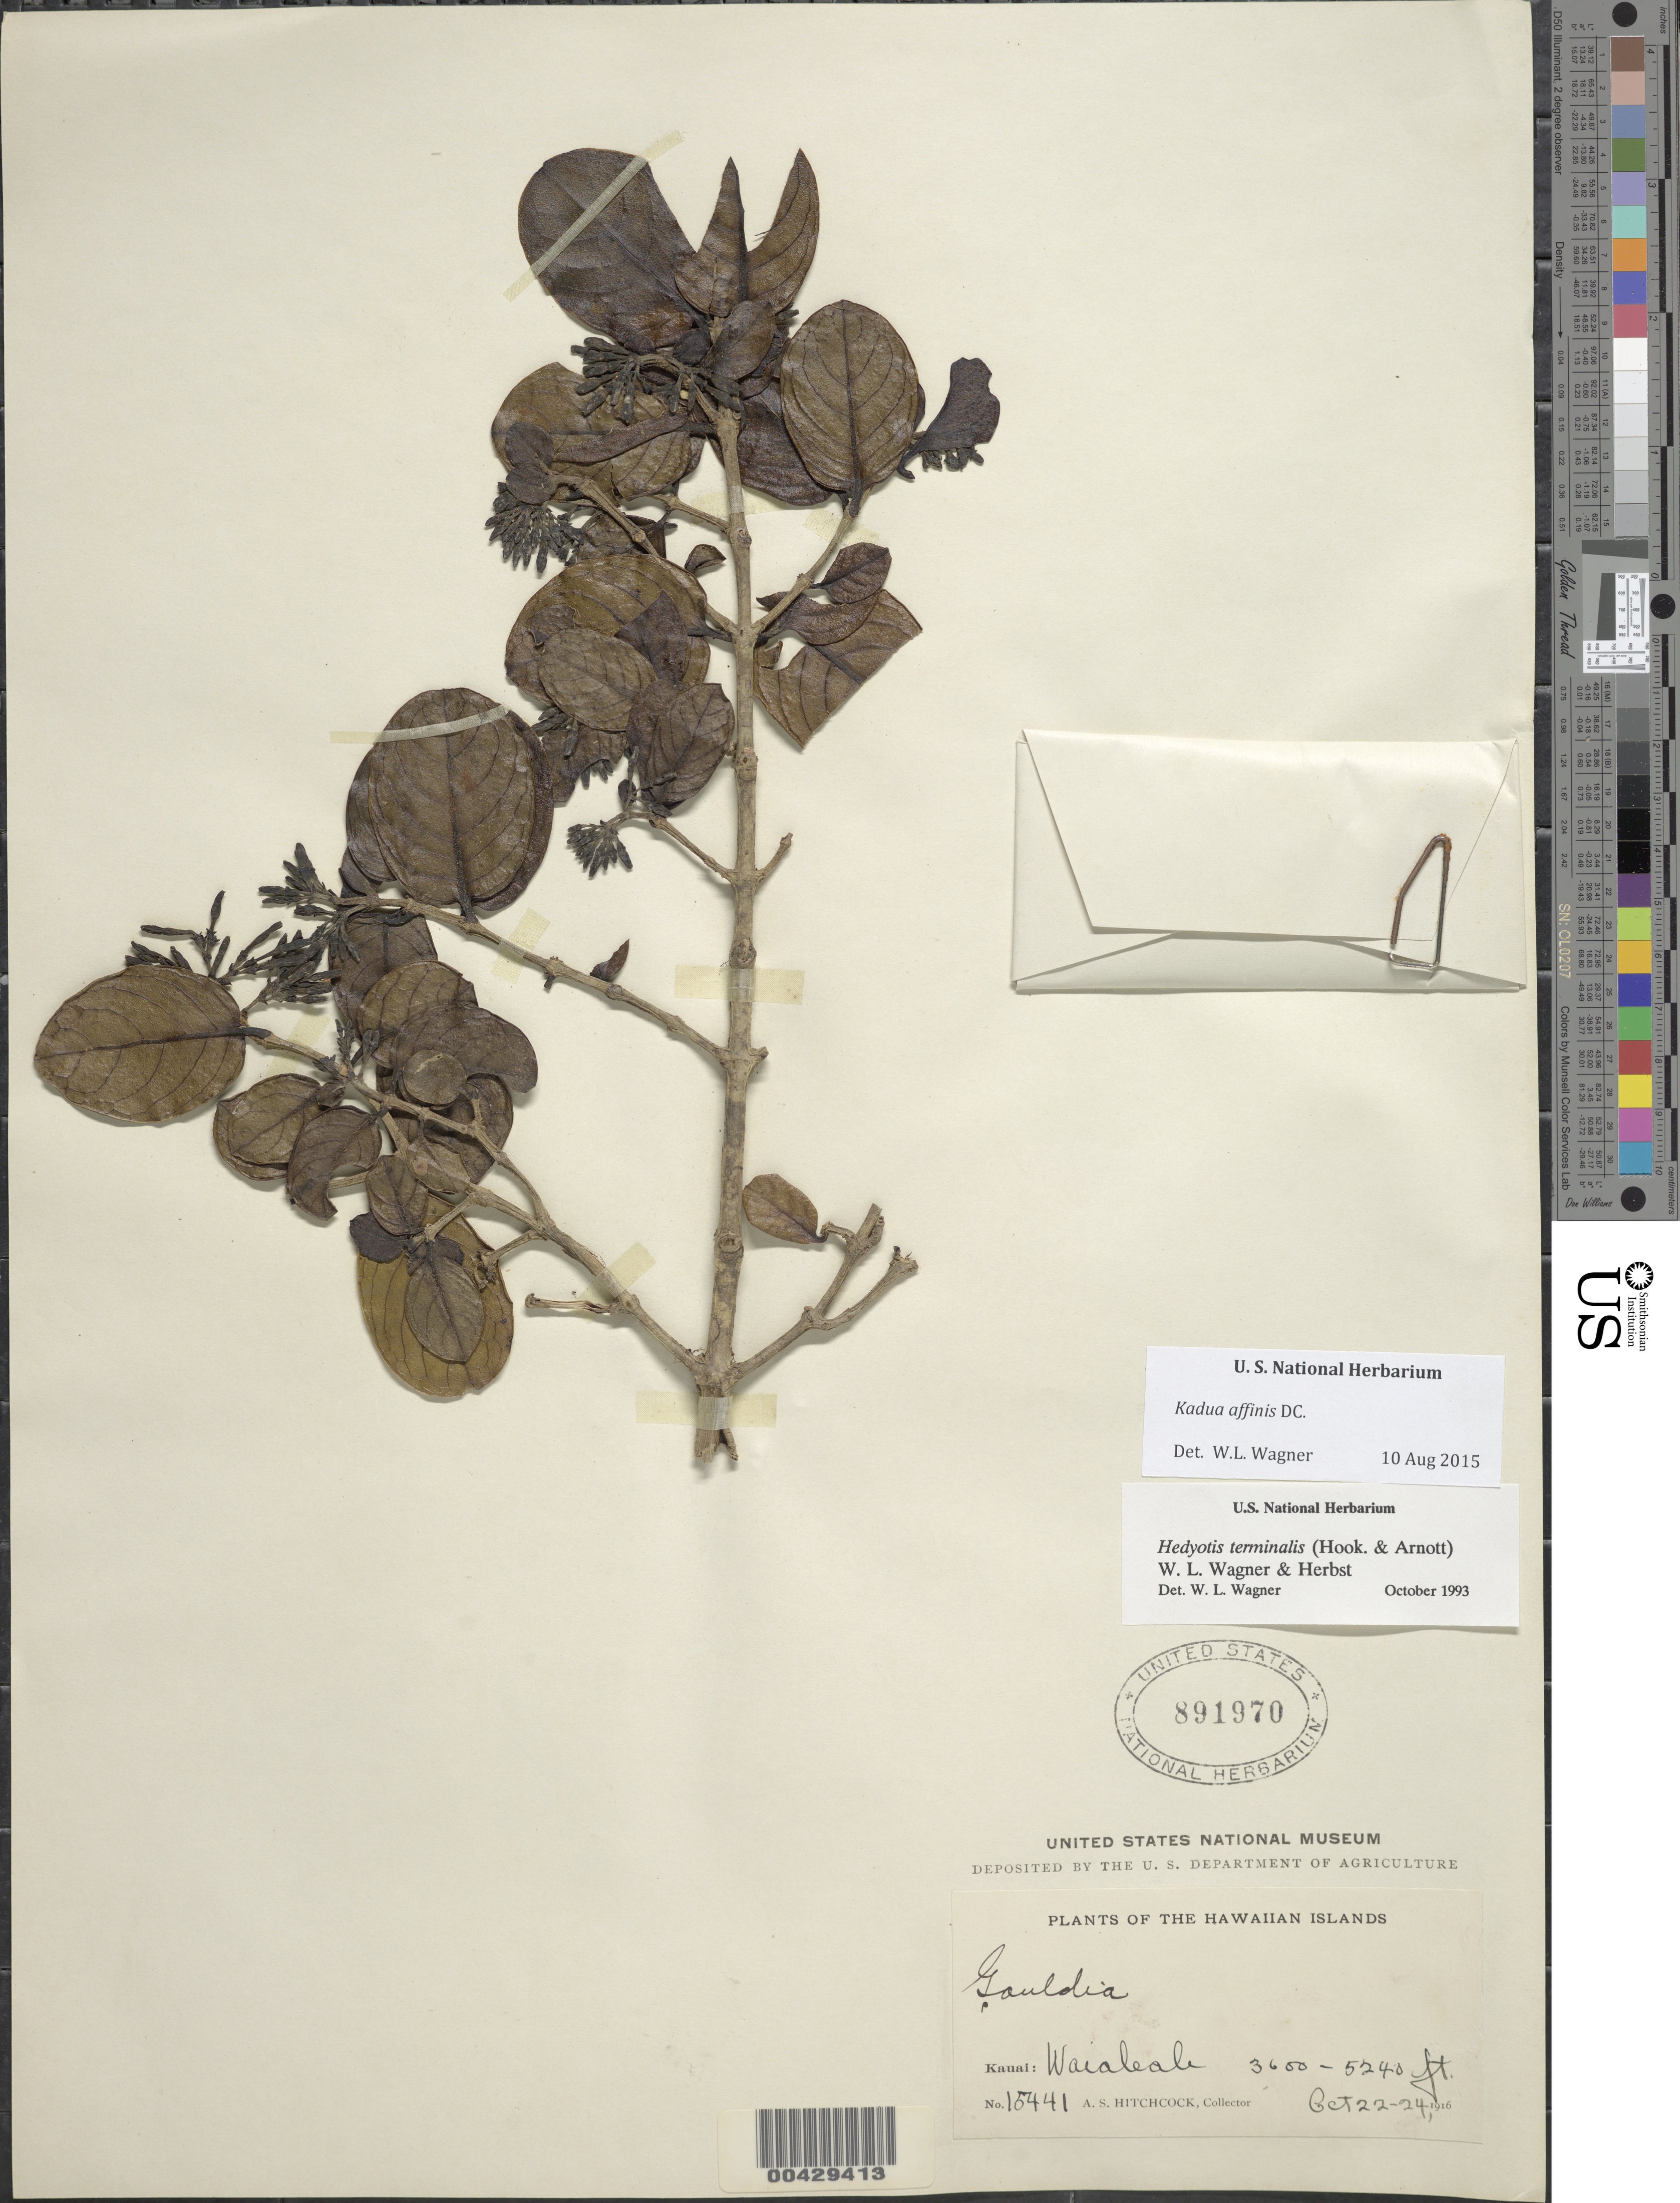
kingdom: Plantae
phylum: Tracheophyta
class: Magnoliopsida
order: Gentianales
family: Rubiaceae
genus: Kadua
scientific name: Kadua affinis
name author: DC.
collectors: A. S. Hitchcock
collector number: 15441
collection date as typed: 22 Oct 1916 to 24 Oct 1916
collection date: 1916-10-22/1916-10-24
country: United States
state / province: Hawaii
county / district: Kauai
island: Kaua'i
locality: Waialeale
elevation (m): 1097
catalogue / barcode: US 891970